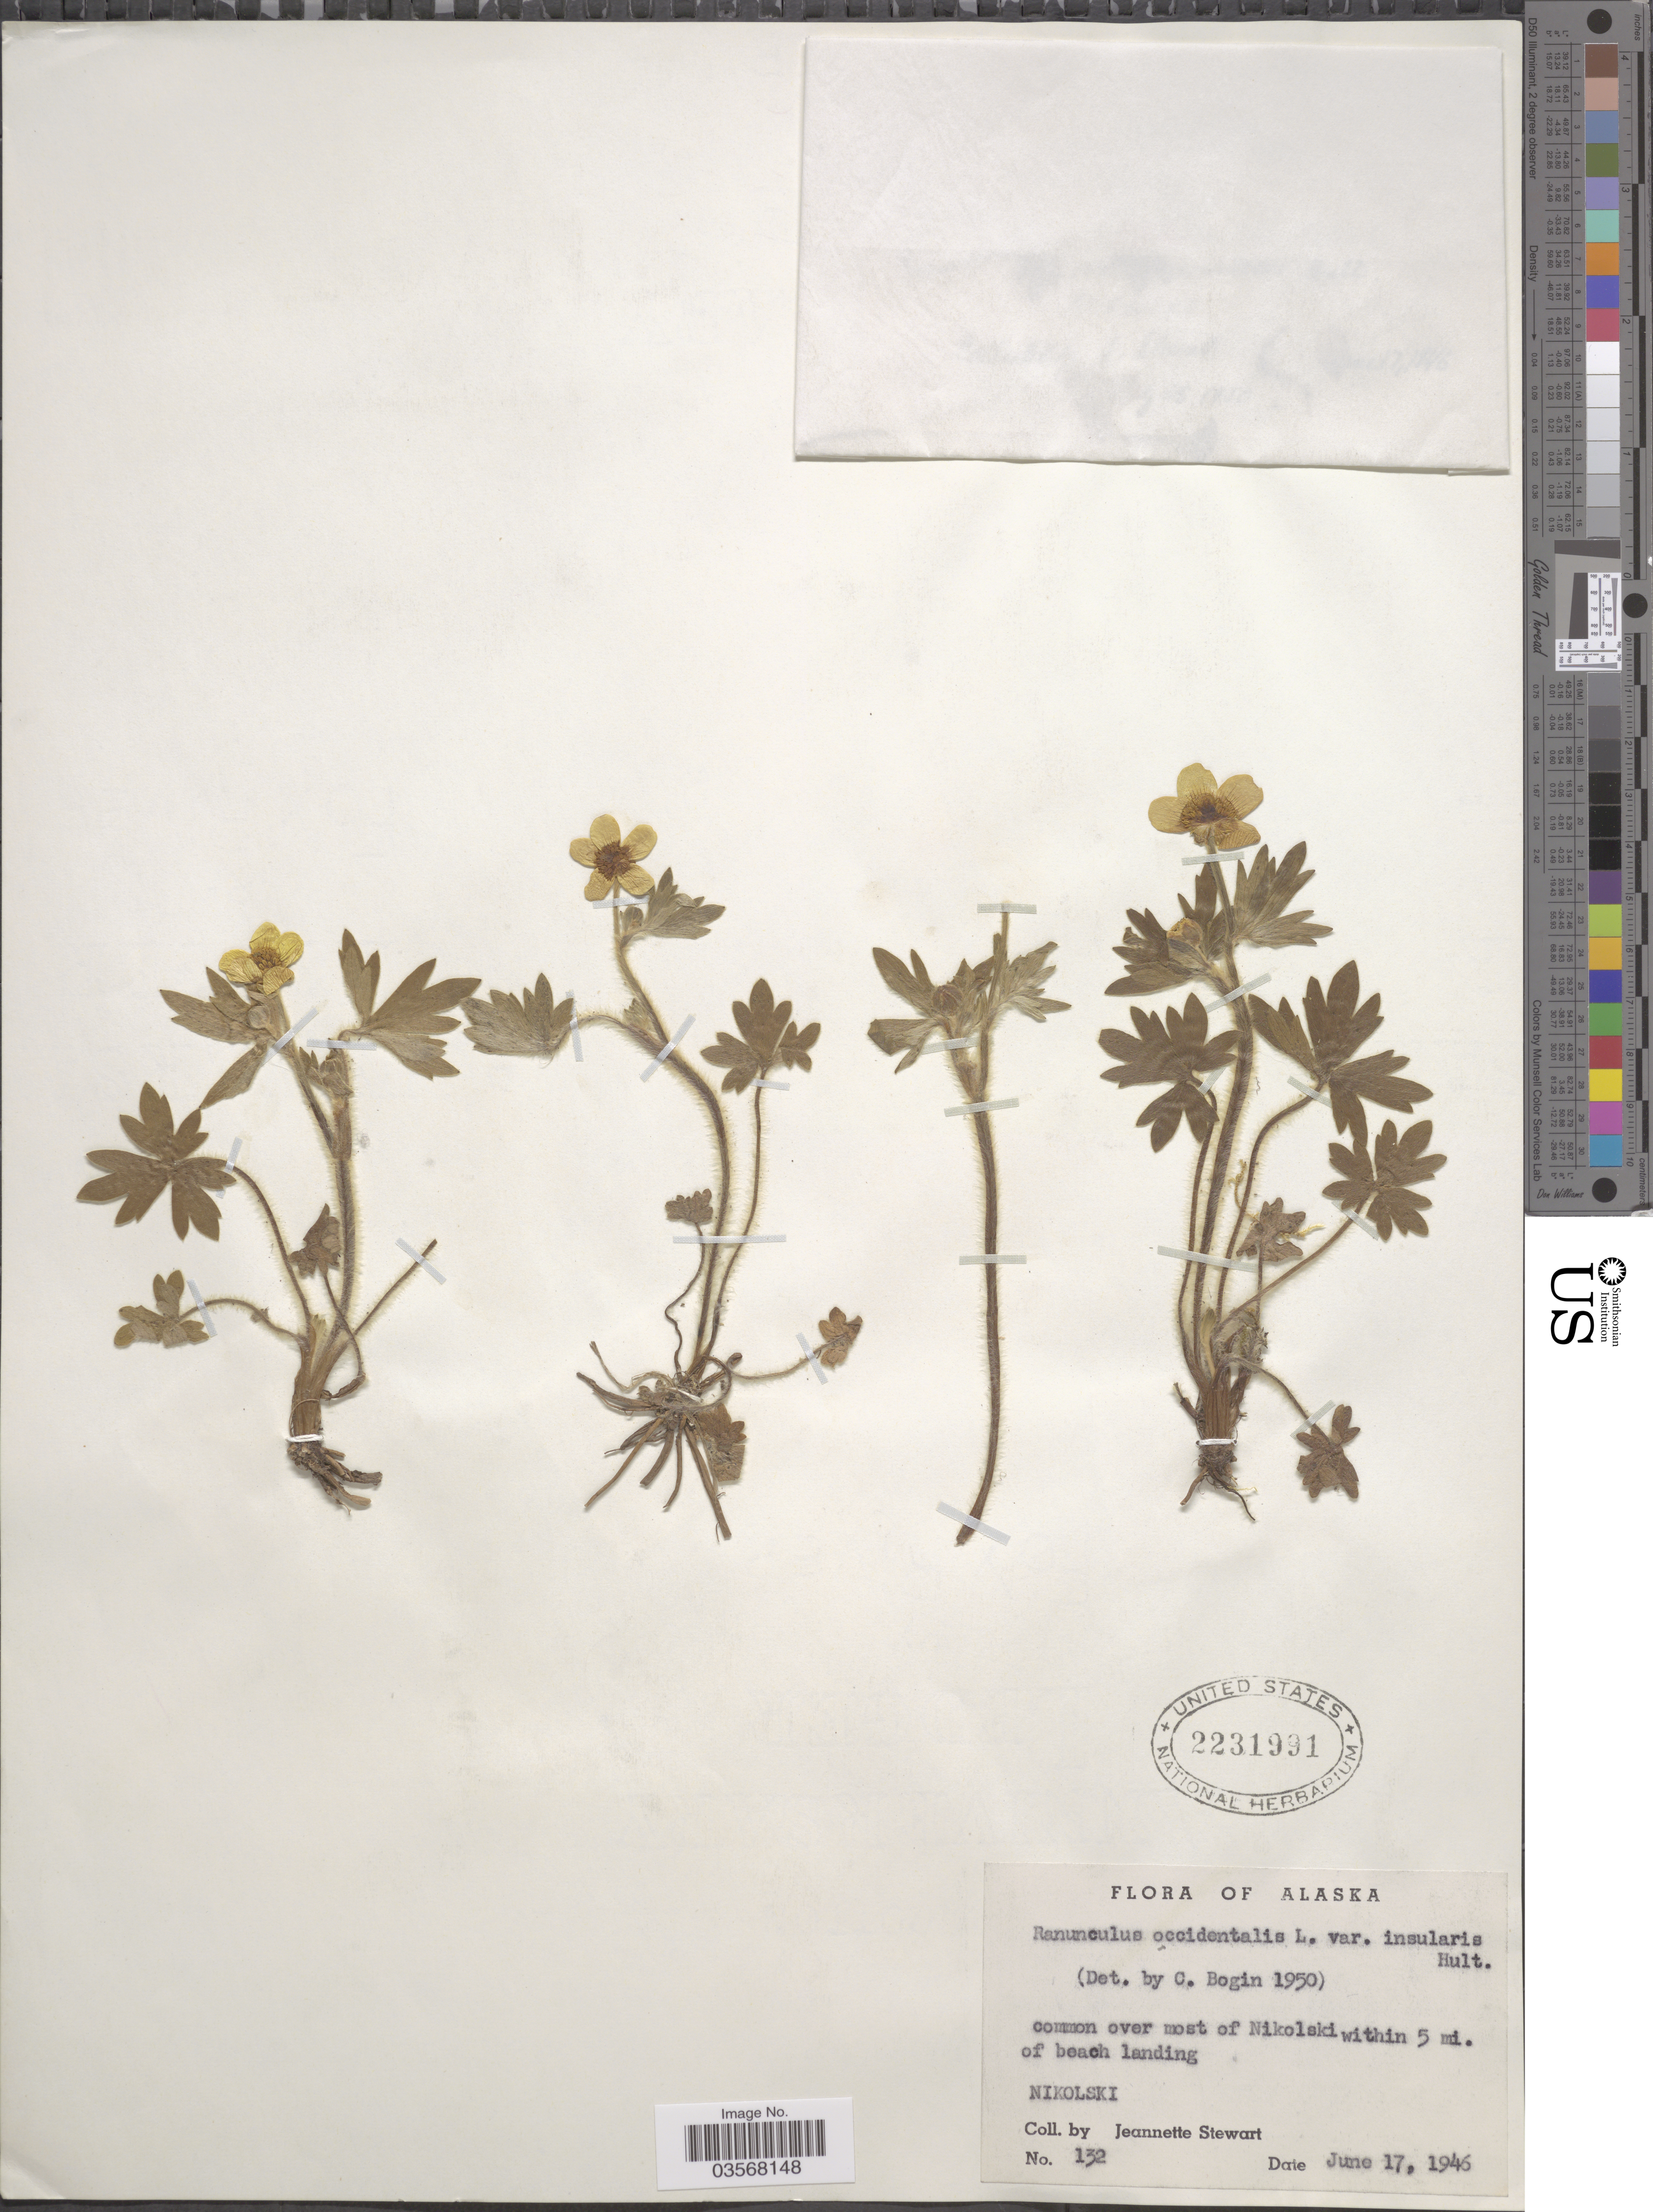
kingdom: Plantae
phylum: Tracheophyta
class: Magnoliopsida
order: Ranunculales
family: Ranunculaceae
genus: Ranunculus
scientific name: Ranunculus occidentalis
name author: Nutt.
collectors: J. Stewart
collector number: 132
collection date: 1946-06-17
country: United States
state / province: Alaska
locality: Common over most of Nikolski within 5 mi of beach landing Nikolski.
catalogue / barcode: US 2231991